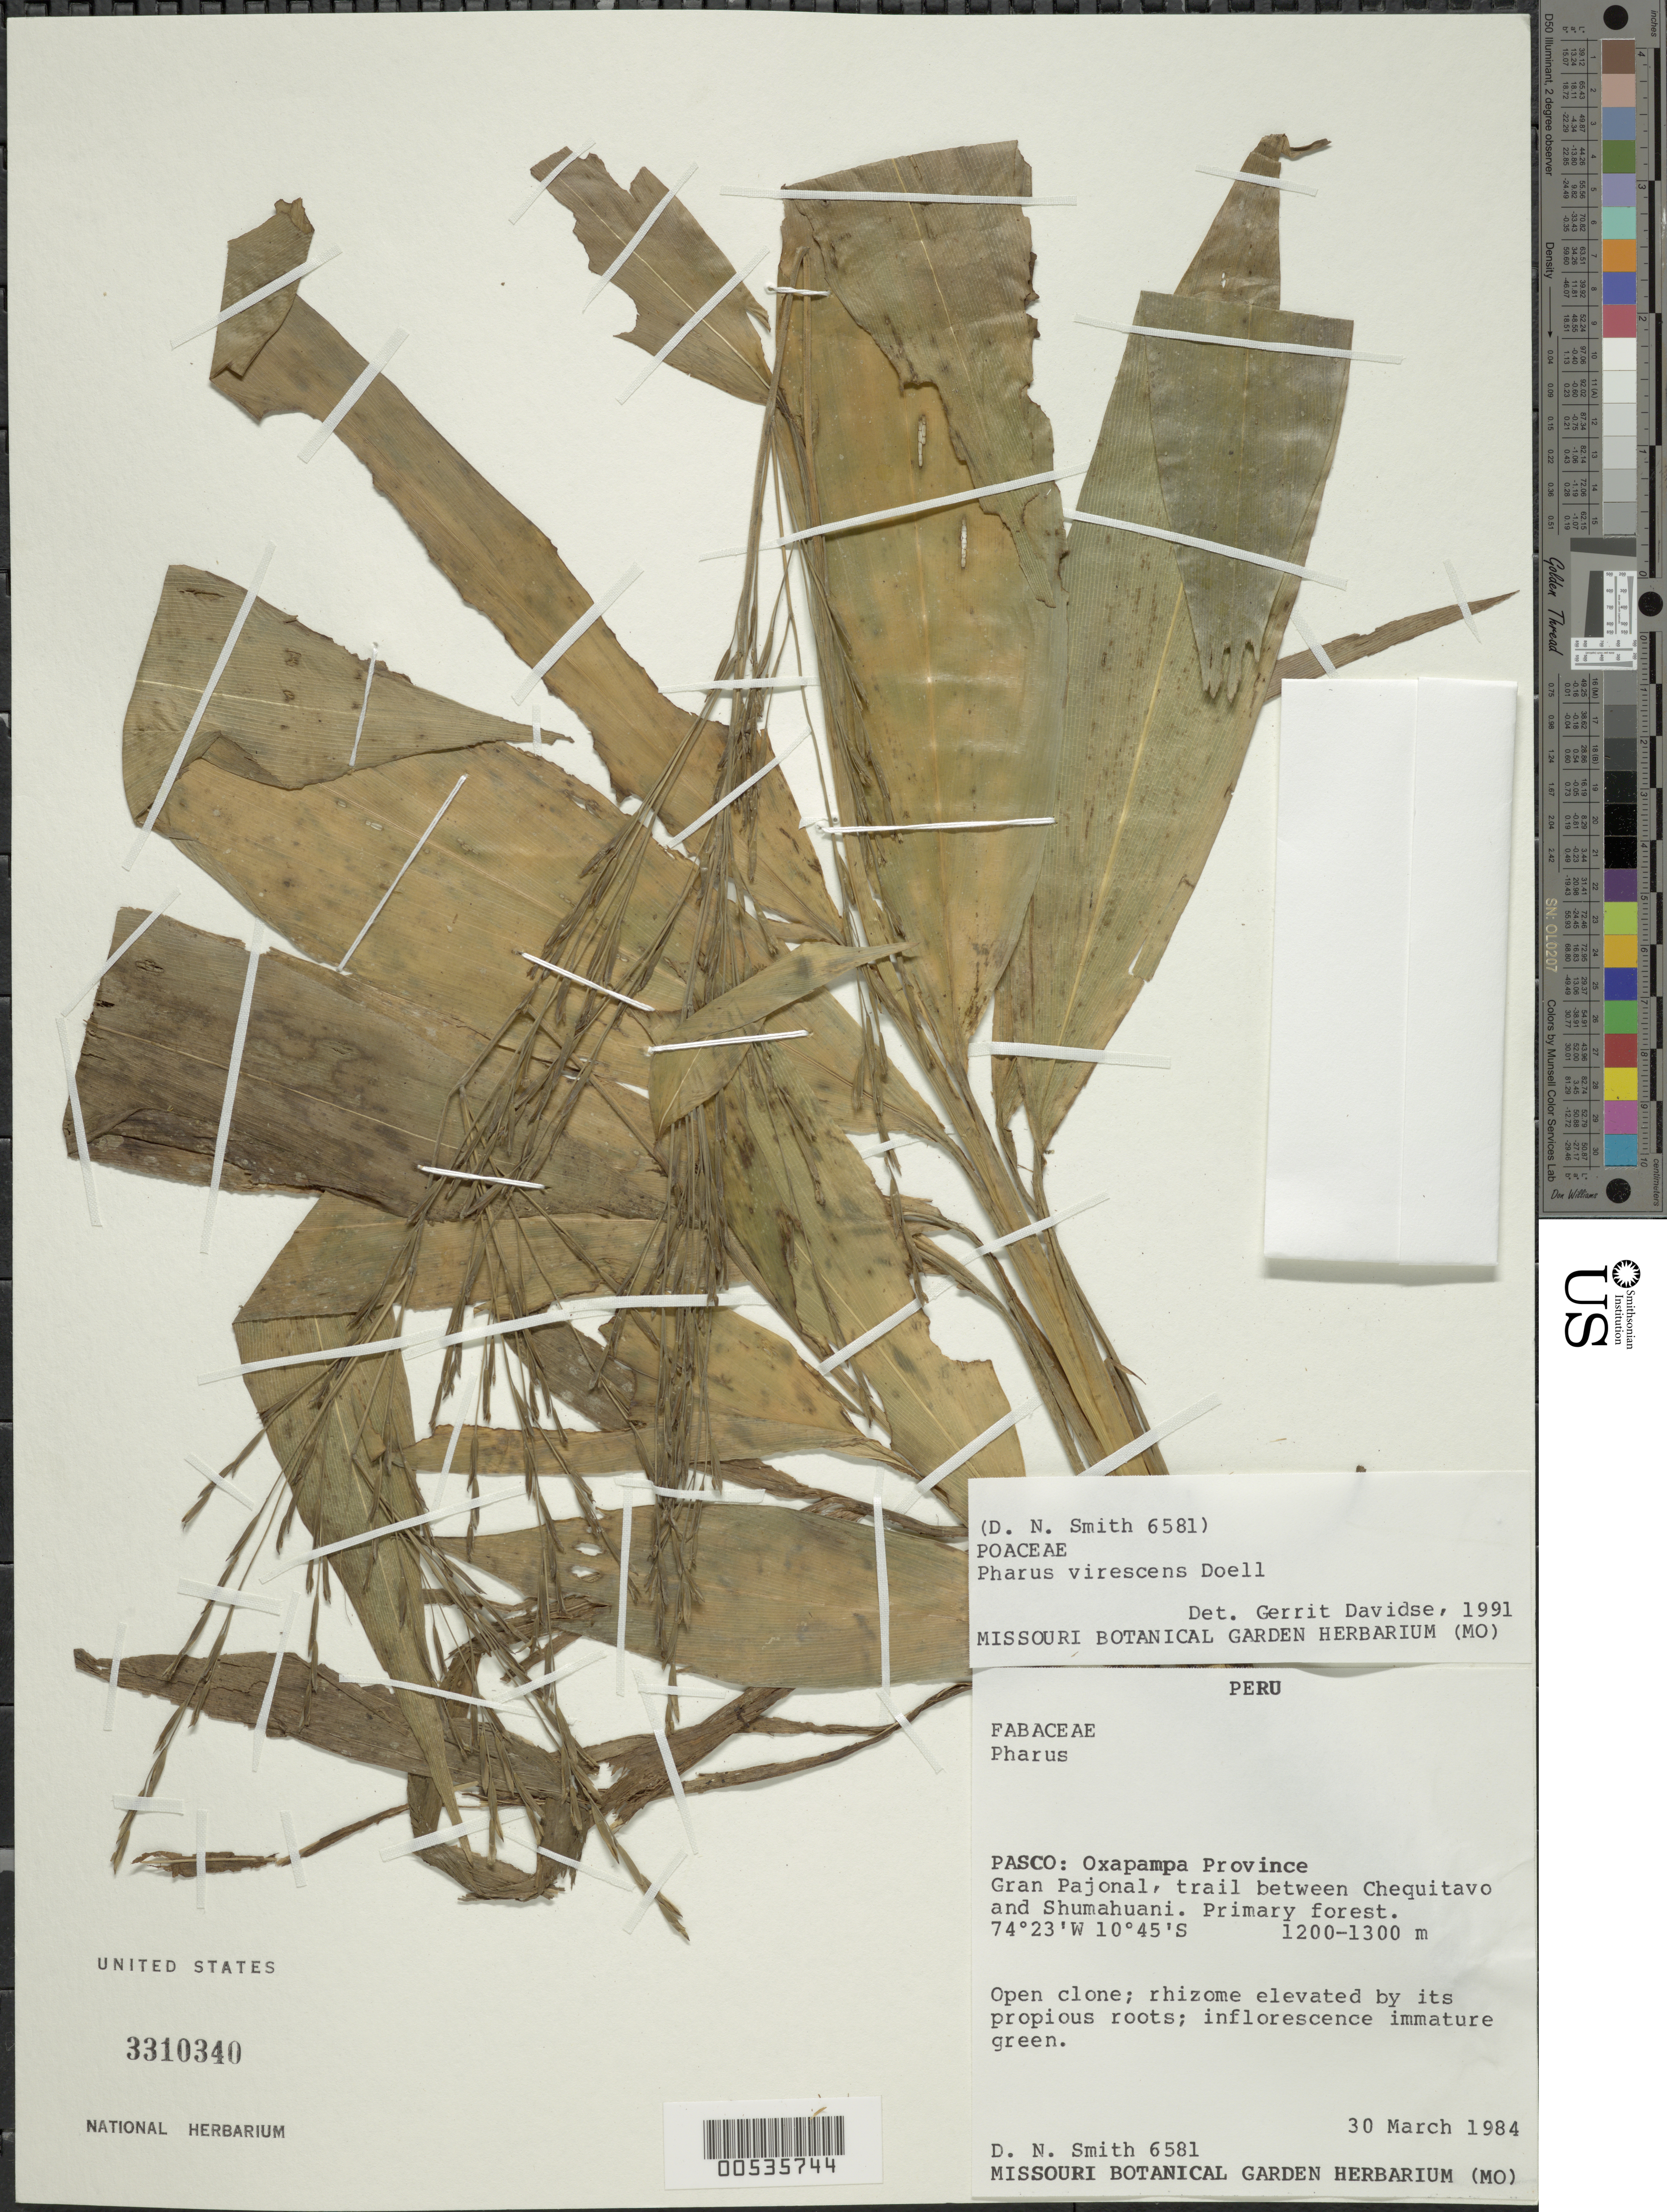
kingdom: Plantae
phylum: Tracheophyta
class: Liliopsida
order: Poales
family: Poaceae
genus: Pharus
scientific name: Pharus virescens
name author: Döll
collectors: D. Smith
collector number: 6581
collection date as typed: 30 Mar 1984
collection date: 1984-03-30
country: Peru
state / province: Pasco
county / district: Oxapampa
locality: Oxapampa Prov., Gran Pajonal, trail between Chequitavo and Shumahuani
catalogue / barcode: US 3310340